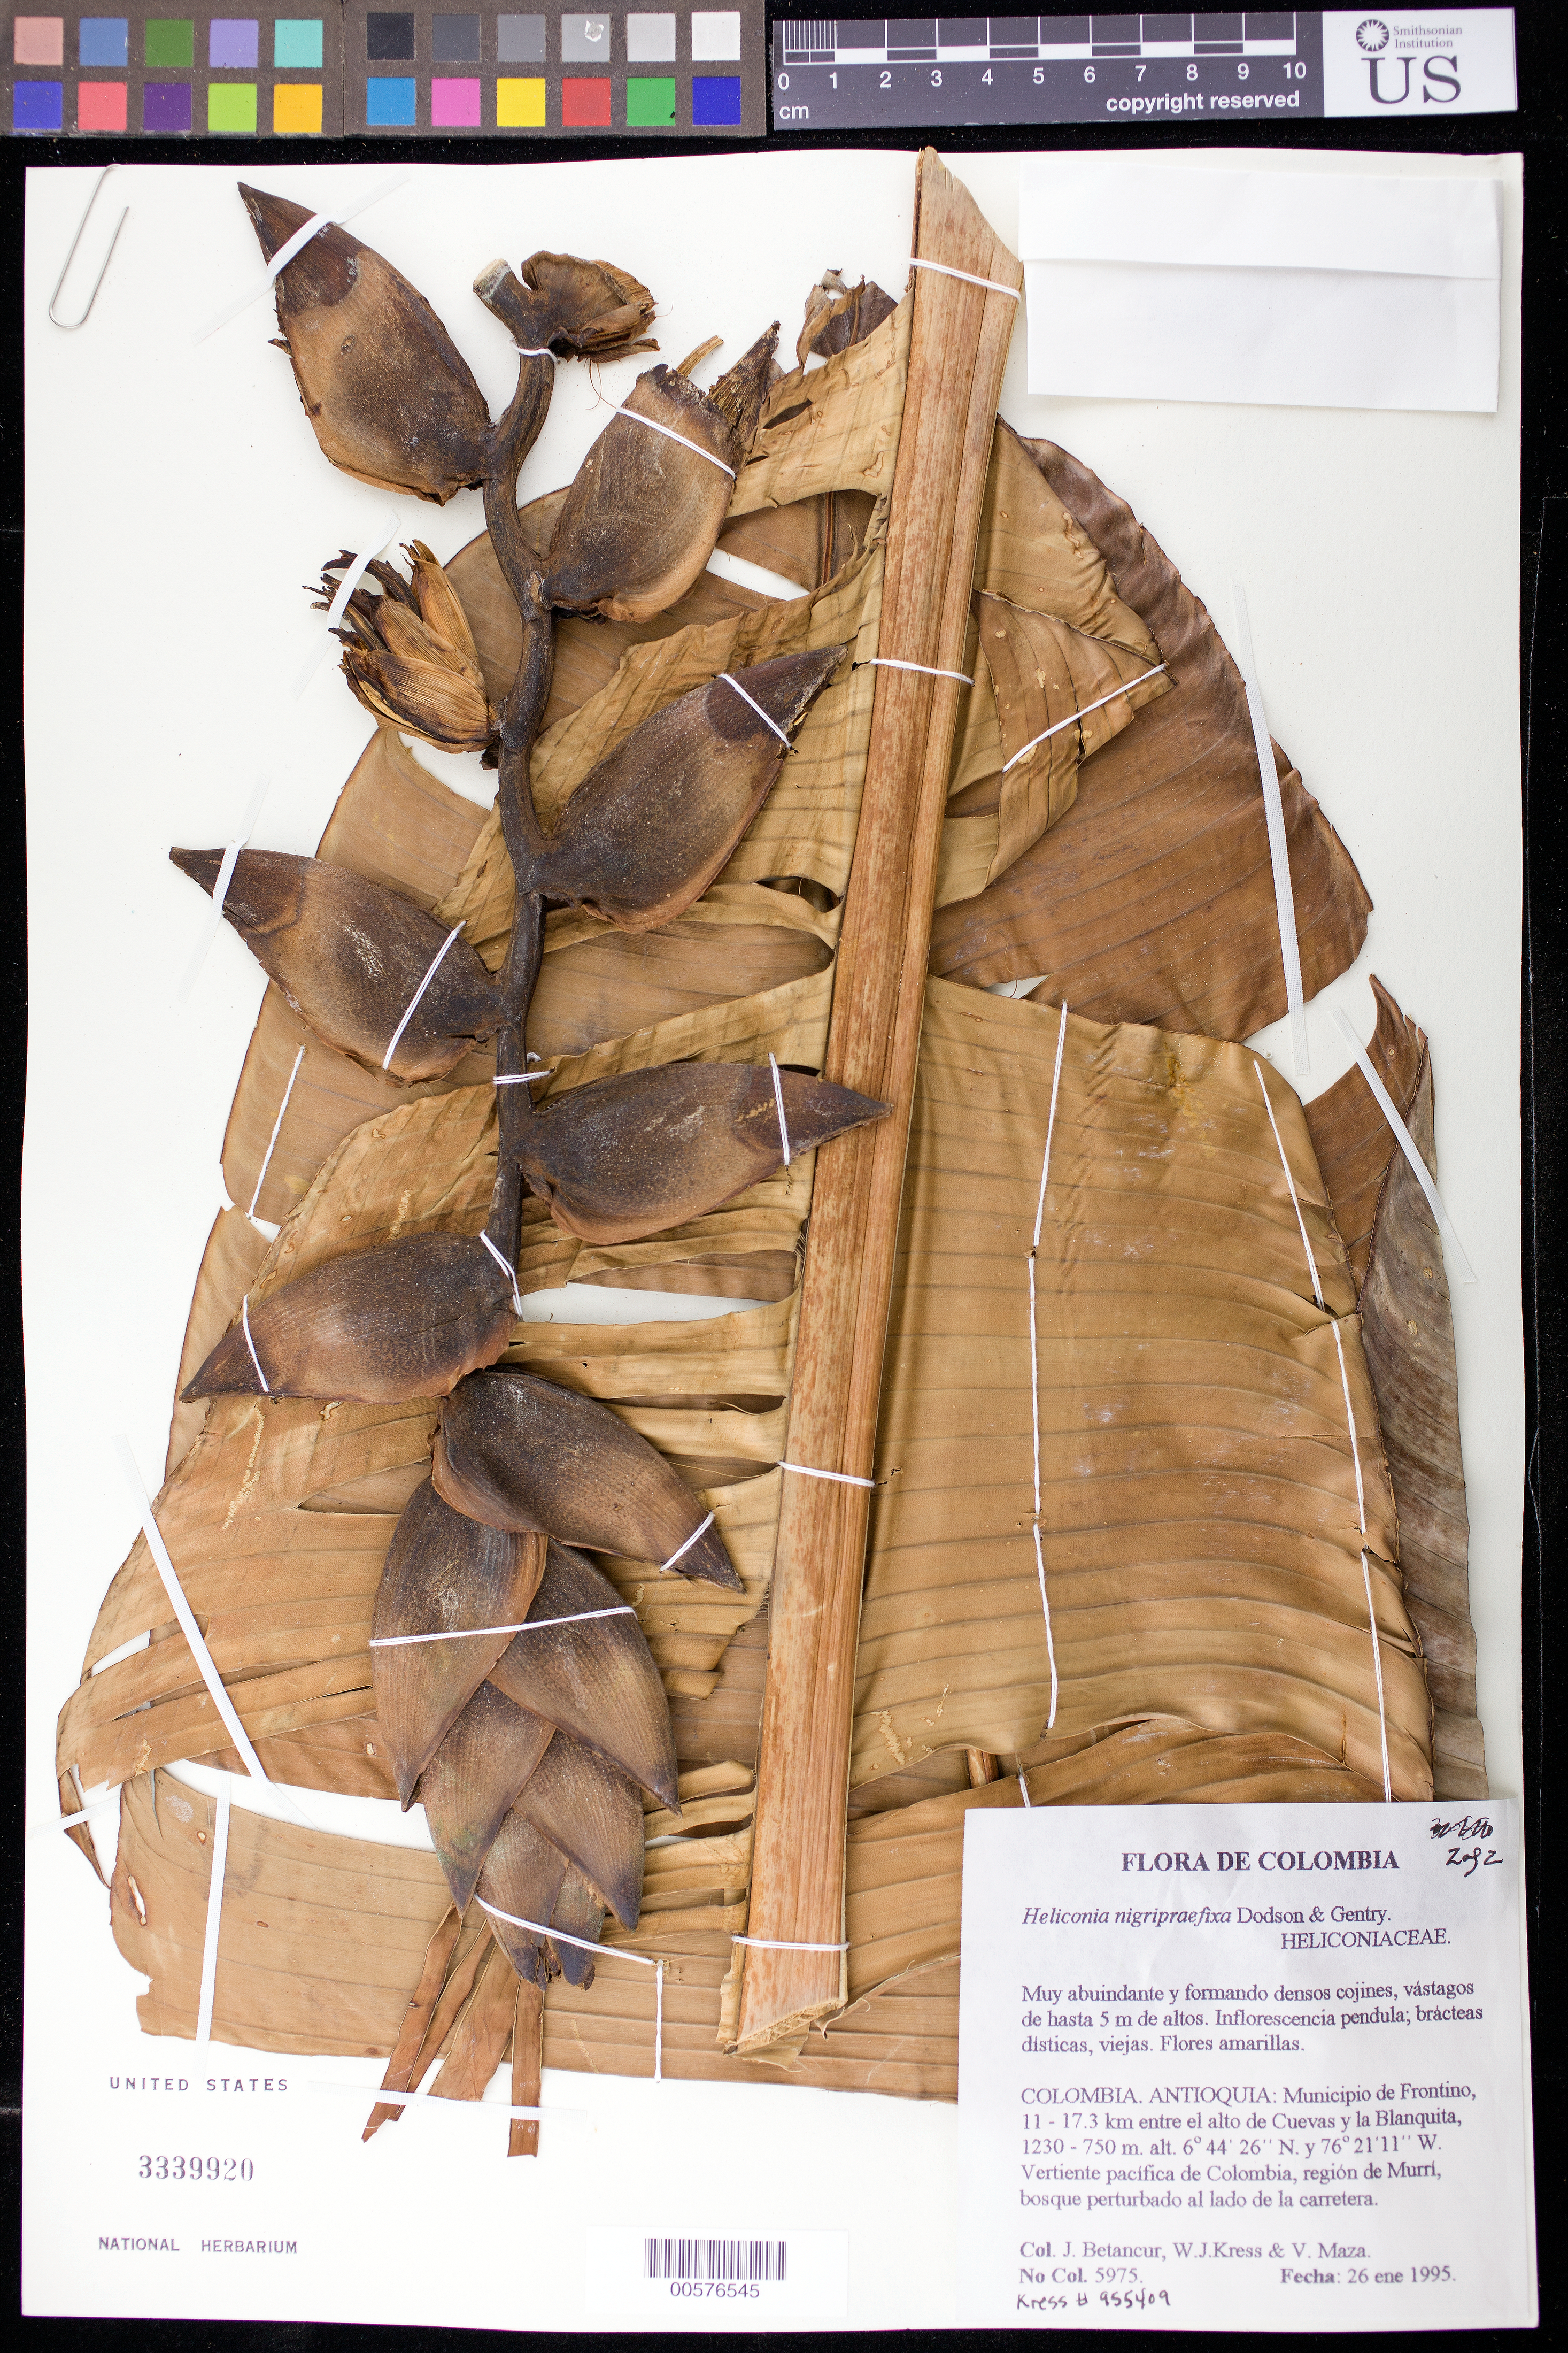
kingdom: Plantae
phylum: Tracheophyta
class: Liliopsida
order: Zingiberales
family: Heliconiaceae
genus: Heliconia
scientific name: Heliconia nigripraefixa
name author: Dodson & Gentry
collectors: J. C. Betancur, W. J. Kress & V. Maza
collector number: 5975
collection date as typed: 26 Jan 1995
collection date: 1995-01-26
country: Colombia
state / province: Antioquia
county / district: Frontino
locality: Road between Nutibara and La Blanquita, 29 km from Nutibara.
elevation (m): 925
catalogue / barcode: US 3339920